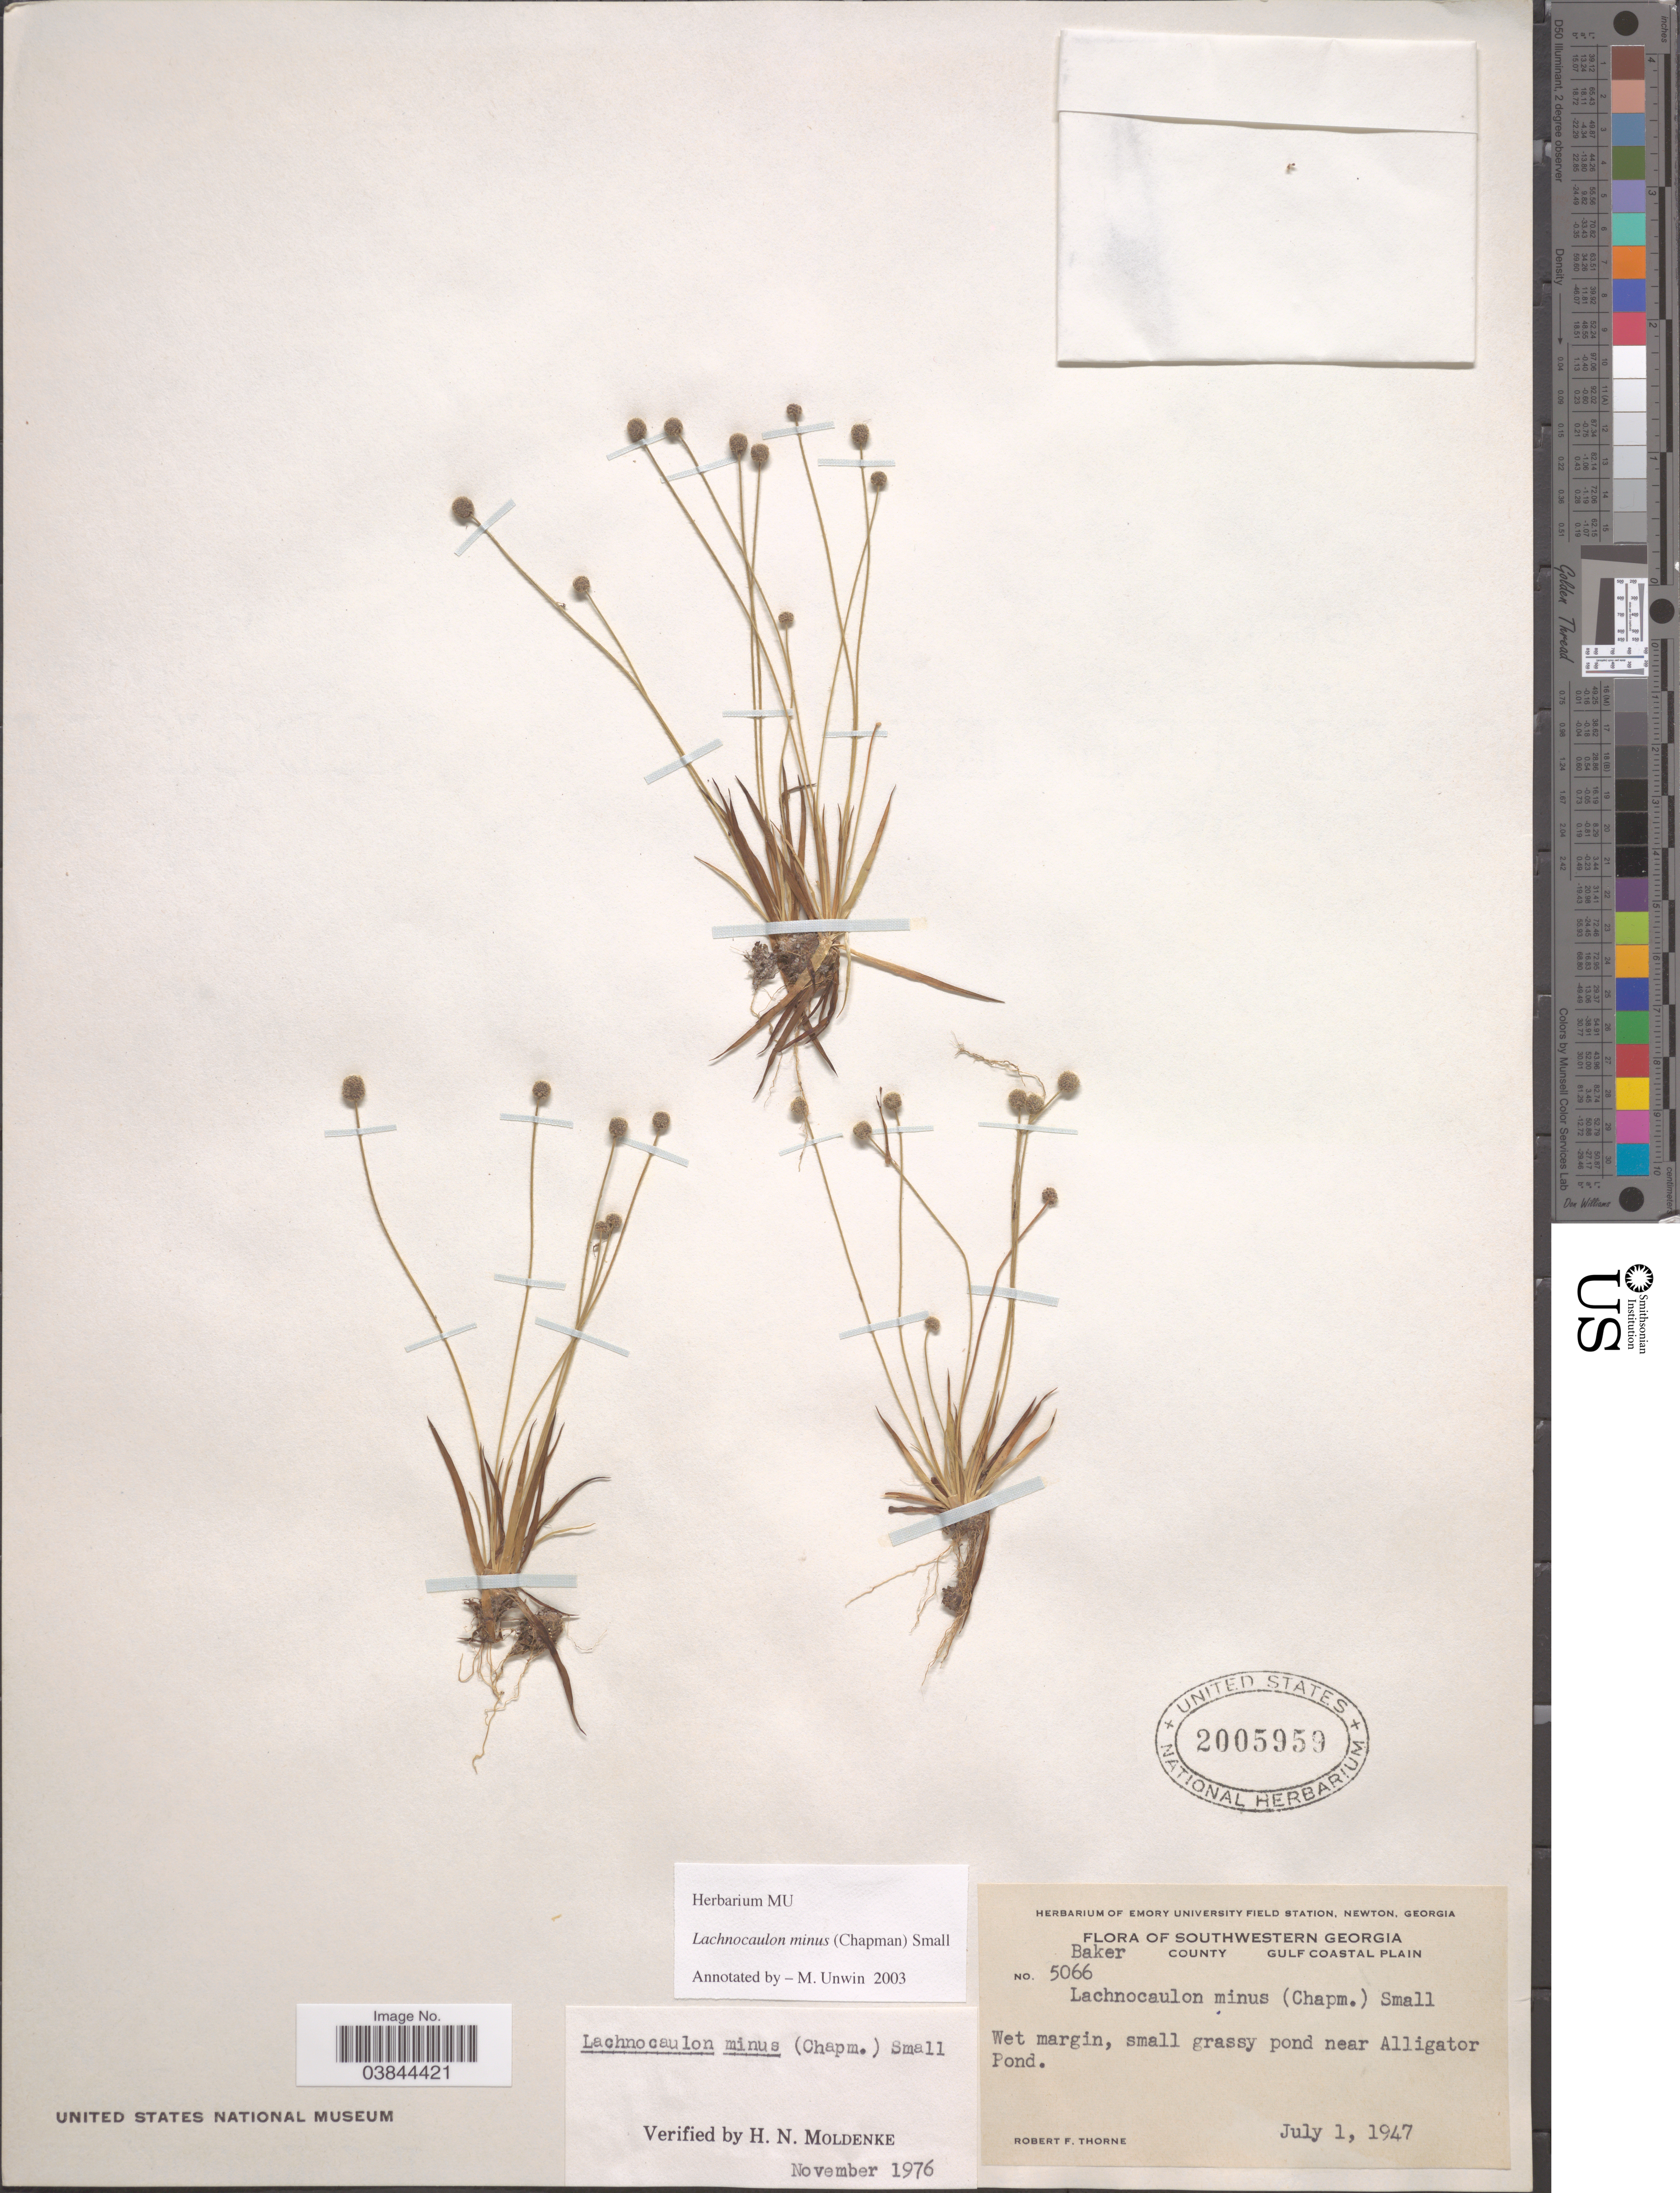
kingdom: Plantae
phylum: Tracheophyta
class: Liliopsida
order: Poales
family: Eriocaulaceae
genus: Lachnocaulon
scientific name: Lachnocaulon minus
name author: (Chapm.) Small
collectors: R. F. Thorne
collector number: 5066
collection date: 1947-07-01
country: United States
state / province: Georgia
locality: Southwestern Georgia. Baker County. Gulf Coastal Plain. Wet margin, small grassy pond near Alligator Pond.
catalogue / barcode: US 2005959